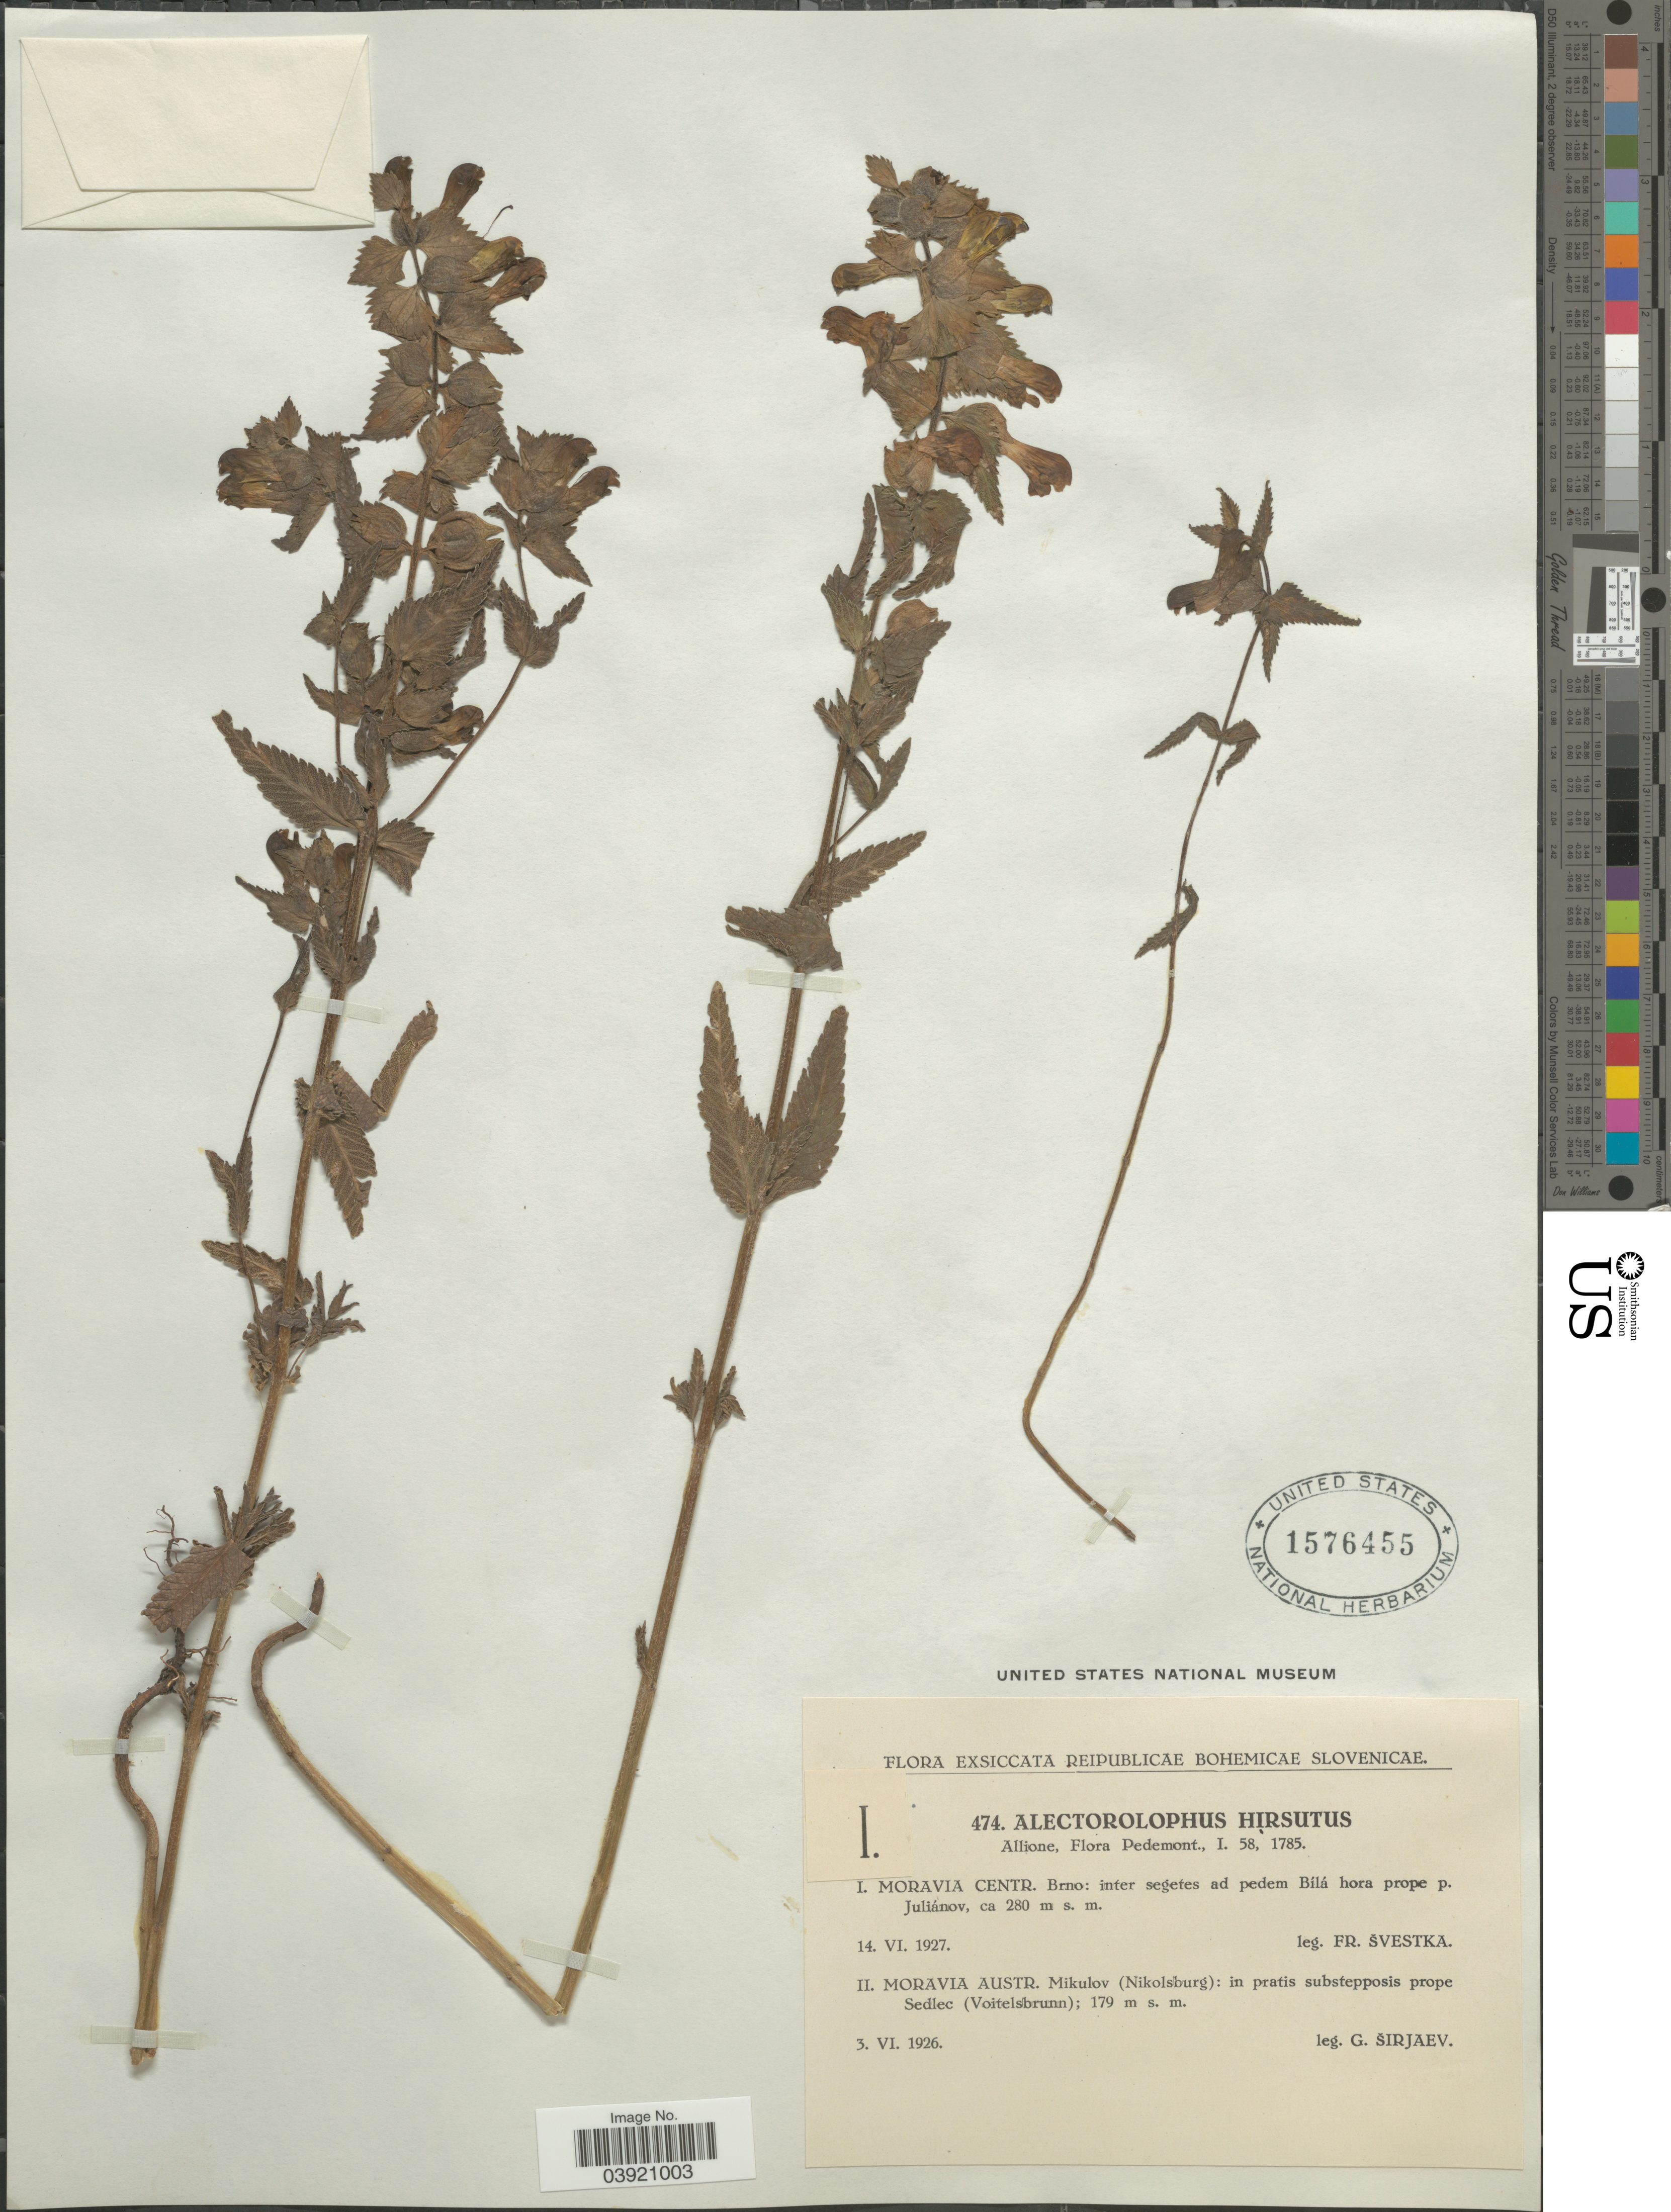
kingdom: Plantae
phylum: Tracheophyta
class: Magnoliopsida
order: Lamiales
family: Orobanchaceae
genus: Rhinanthus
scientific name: Rhinanthus hirsutus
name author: Lam.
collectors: F. Svestka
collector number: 474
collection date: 1927-06-14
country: Czechia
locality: Reipublicae Bohemicae Slovenicae. Moravia Centr. Brno: inter segetes ad pedem Bílá hora prope p. Juliánov.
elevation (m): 280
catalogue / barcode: US 1576455